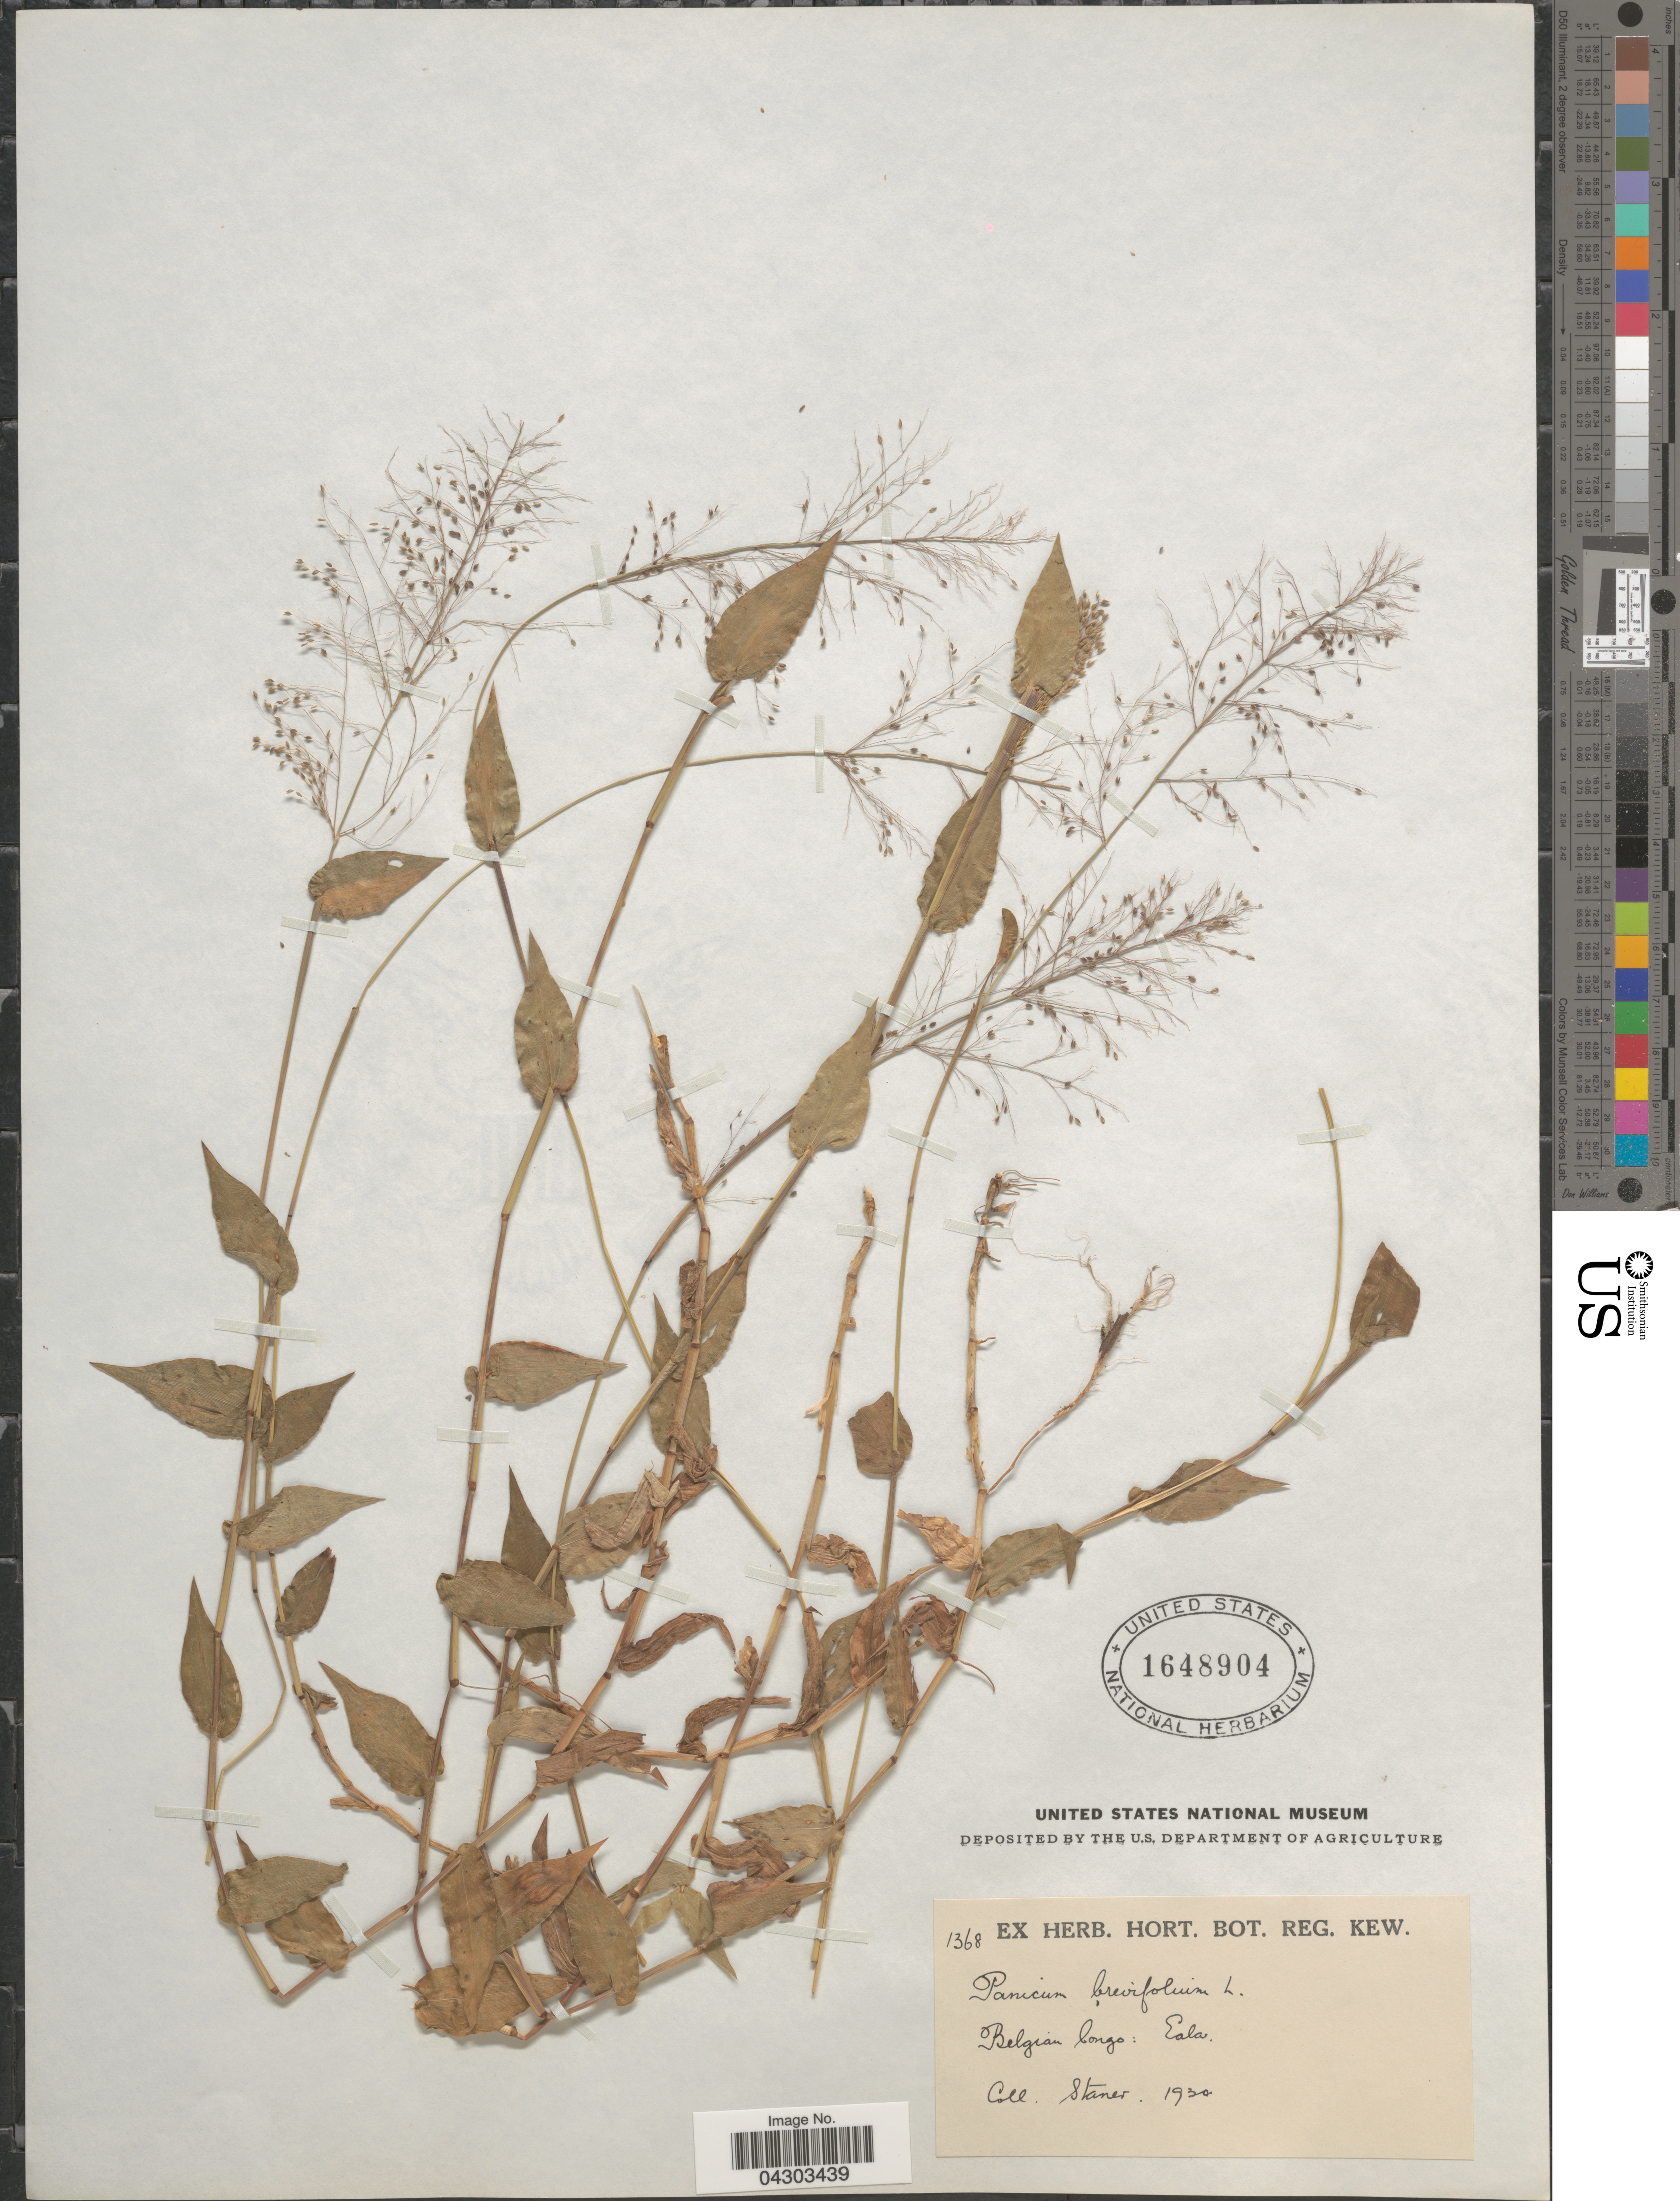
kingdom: Plantae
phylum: Tracheophyta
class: Liliopsida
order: Poales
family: Poaceae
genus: Panicum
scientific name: Panicum brevifolium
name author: L.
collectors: -. Staner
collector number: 1368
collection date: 1930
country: Congo, Democratic Republic of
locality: Belgian Congo: Eala.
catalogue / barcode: US 1648904